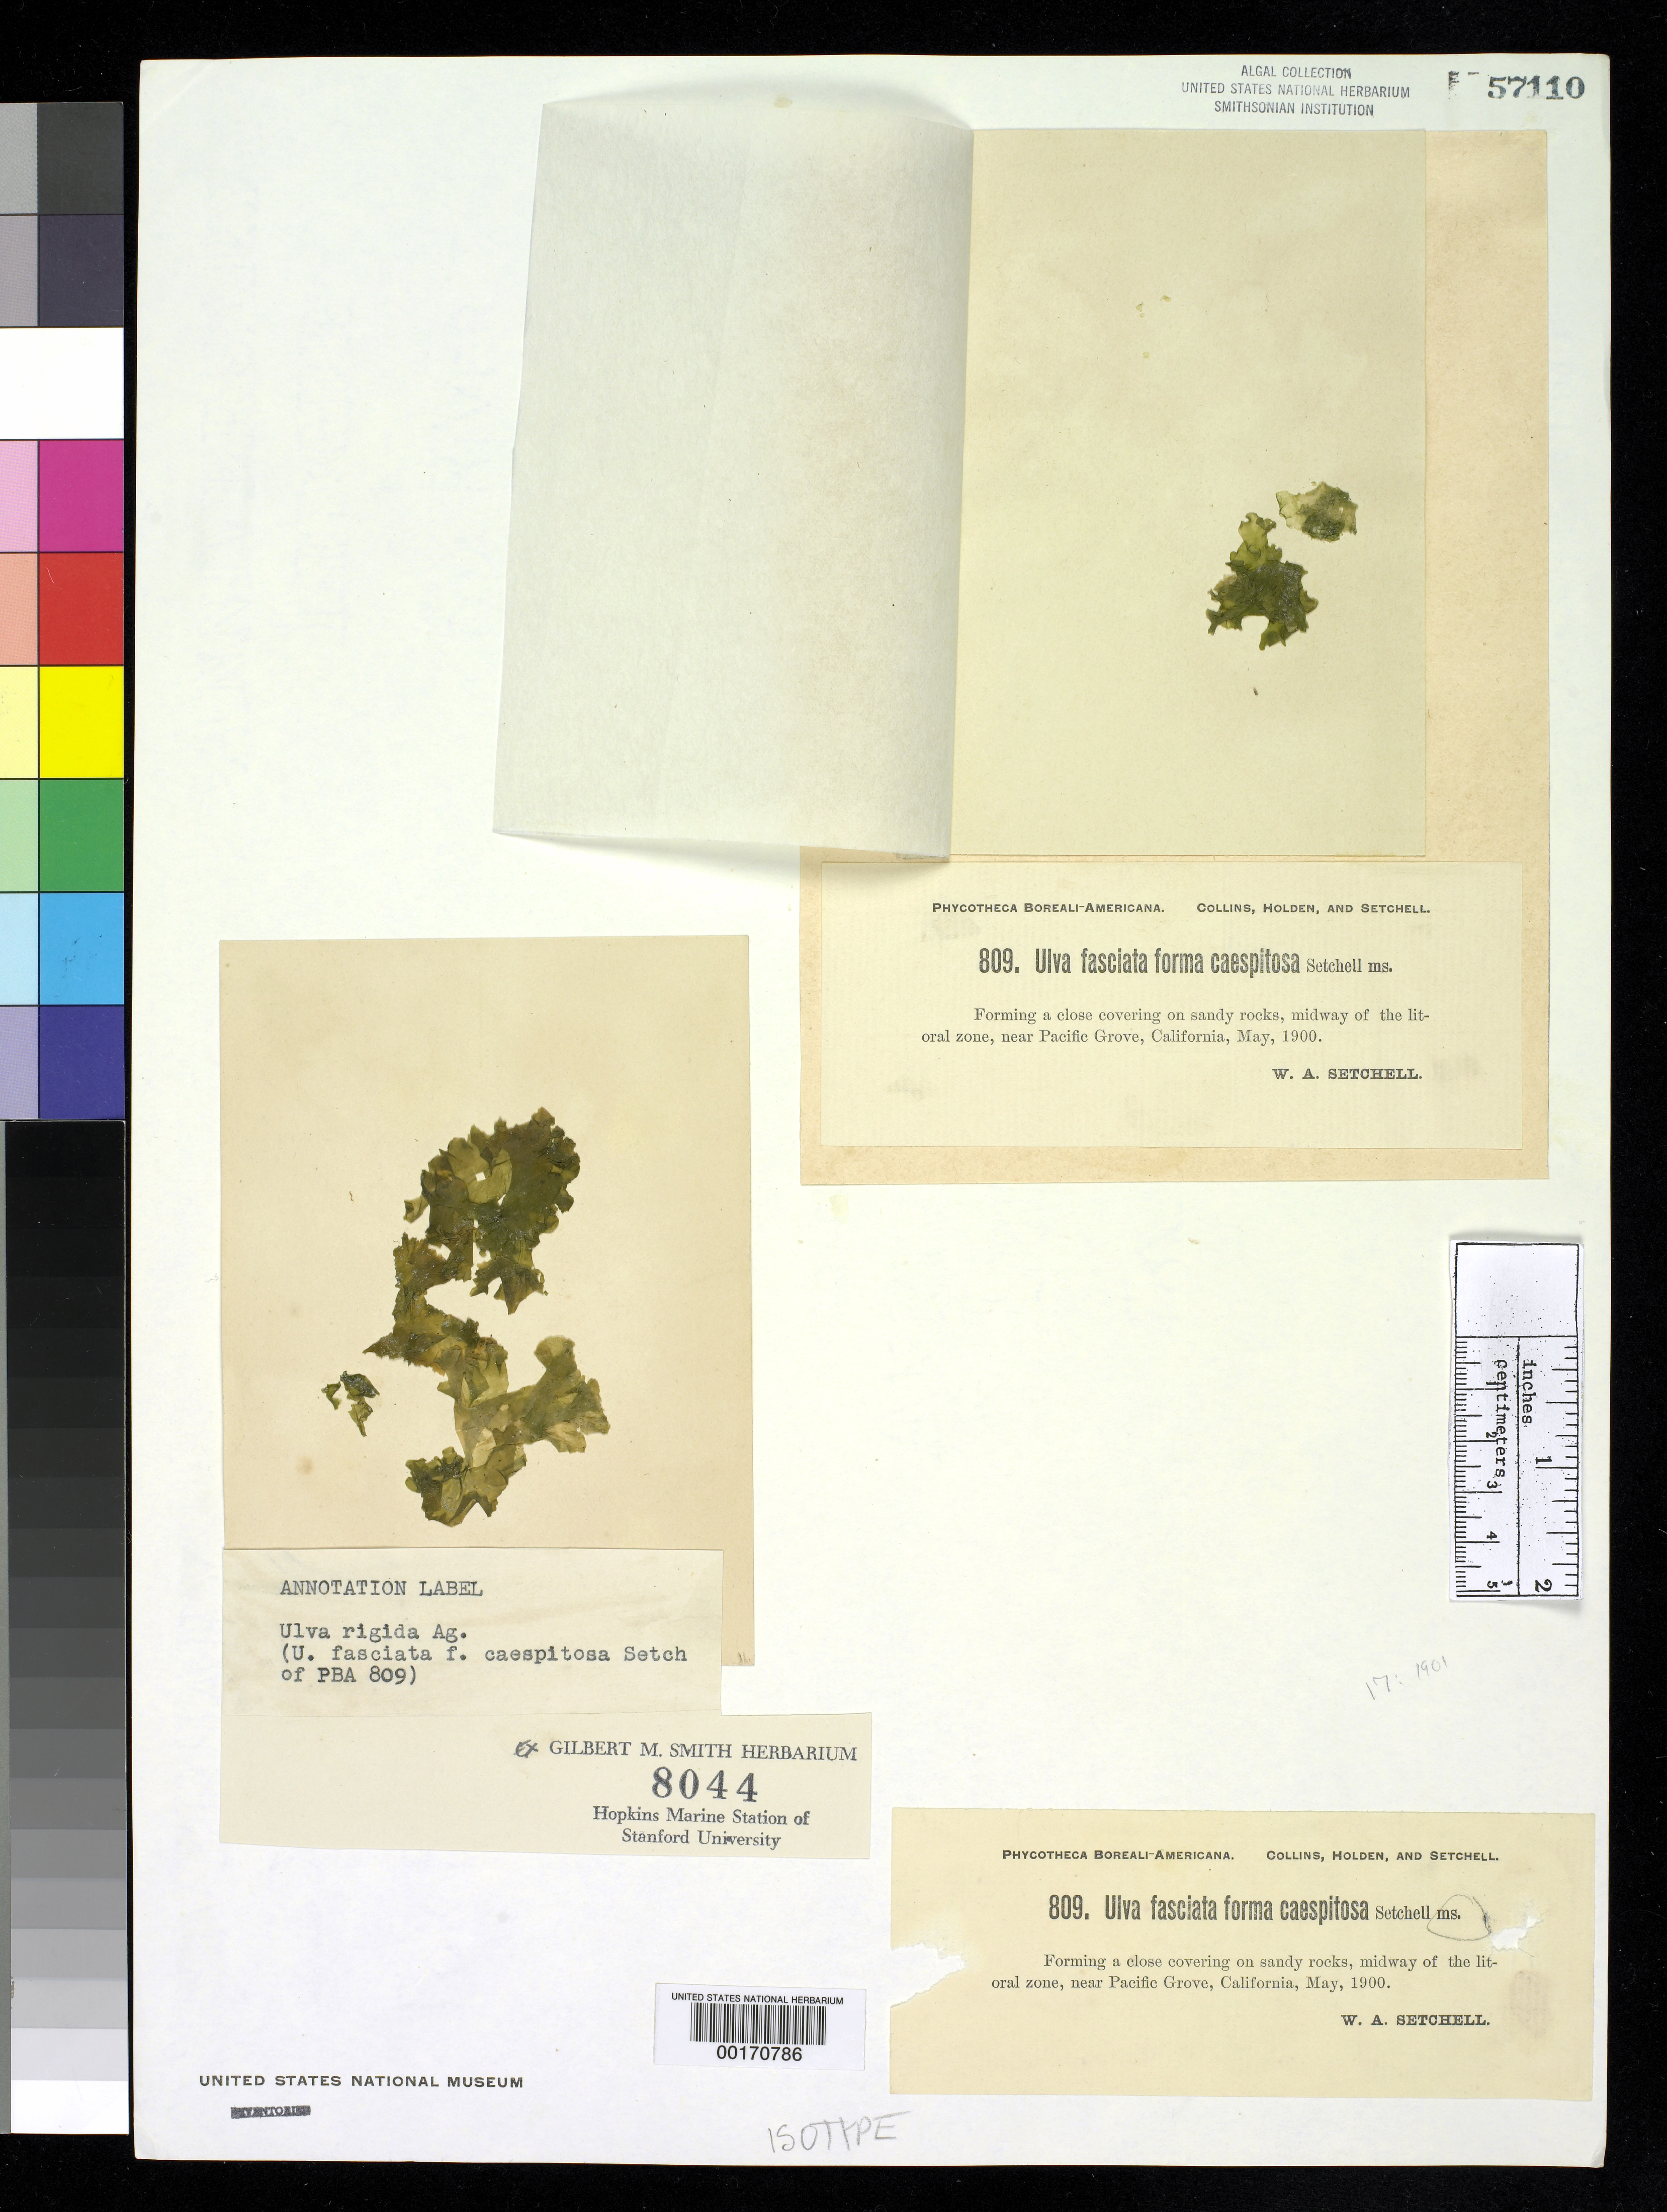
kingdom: Plantae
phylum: Chlorophyta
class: Ulvophyceae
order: Ulvales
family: Ulvaceae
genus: Ulva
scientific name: Ulva fasciata f. caespitosa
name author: Setch. in Collins et al.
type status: Isotype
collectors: W. Setchell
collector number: PB-A 809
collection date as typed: May 1900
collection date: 1900-05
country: United States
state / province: California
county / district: Monterey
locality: Near Pacific Grove.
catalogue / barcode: US 57110